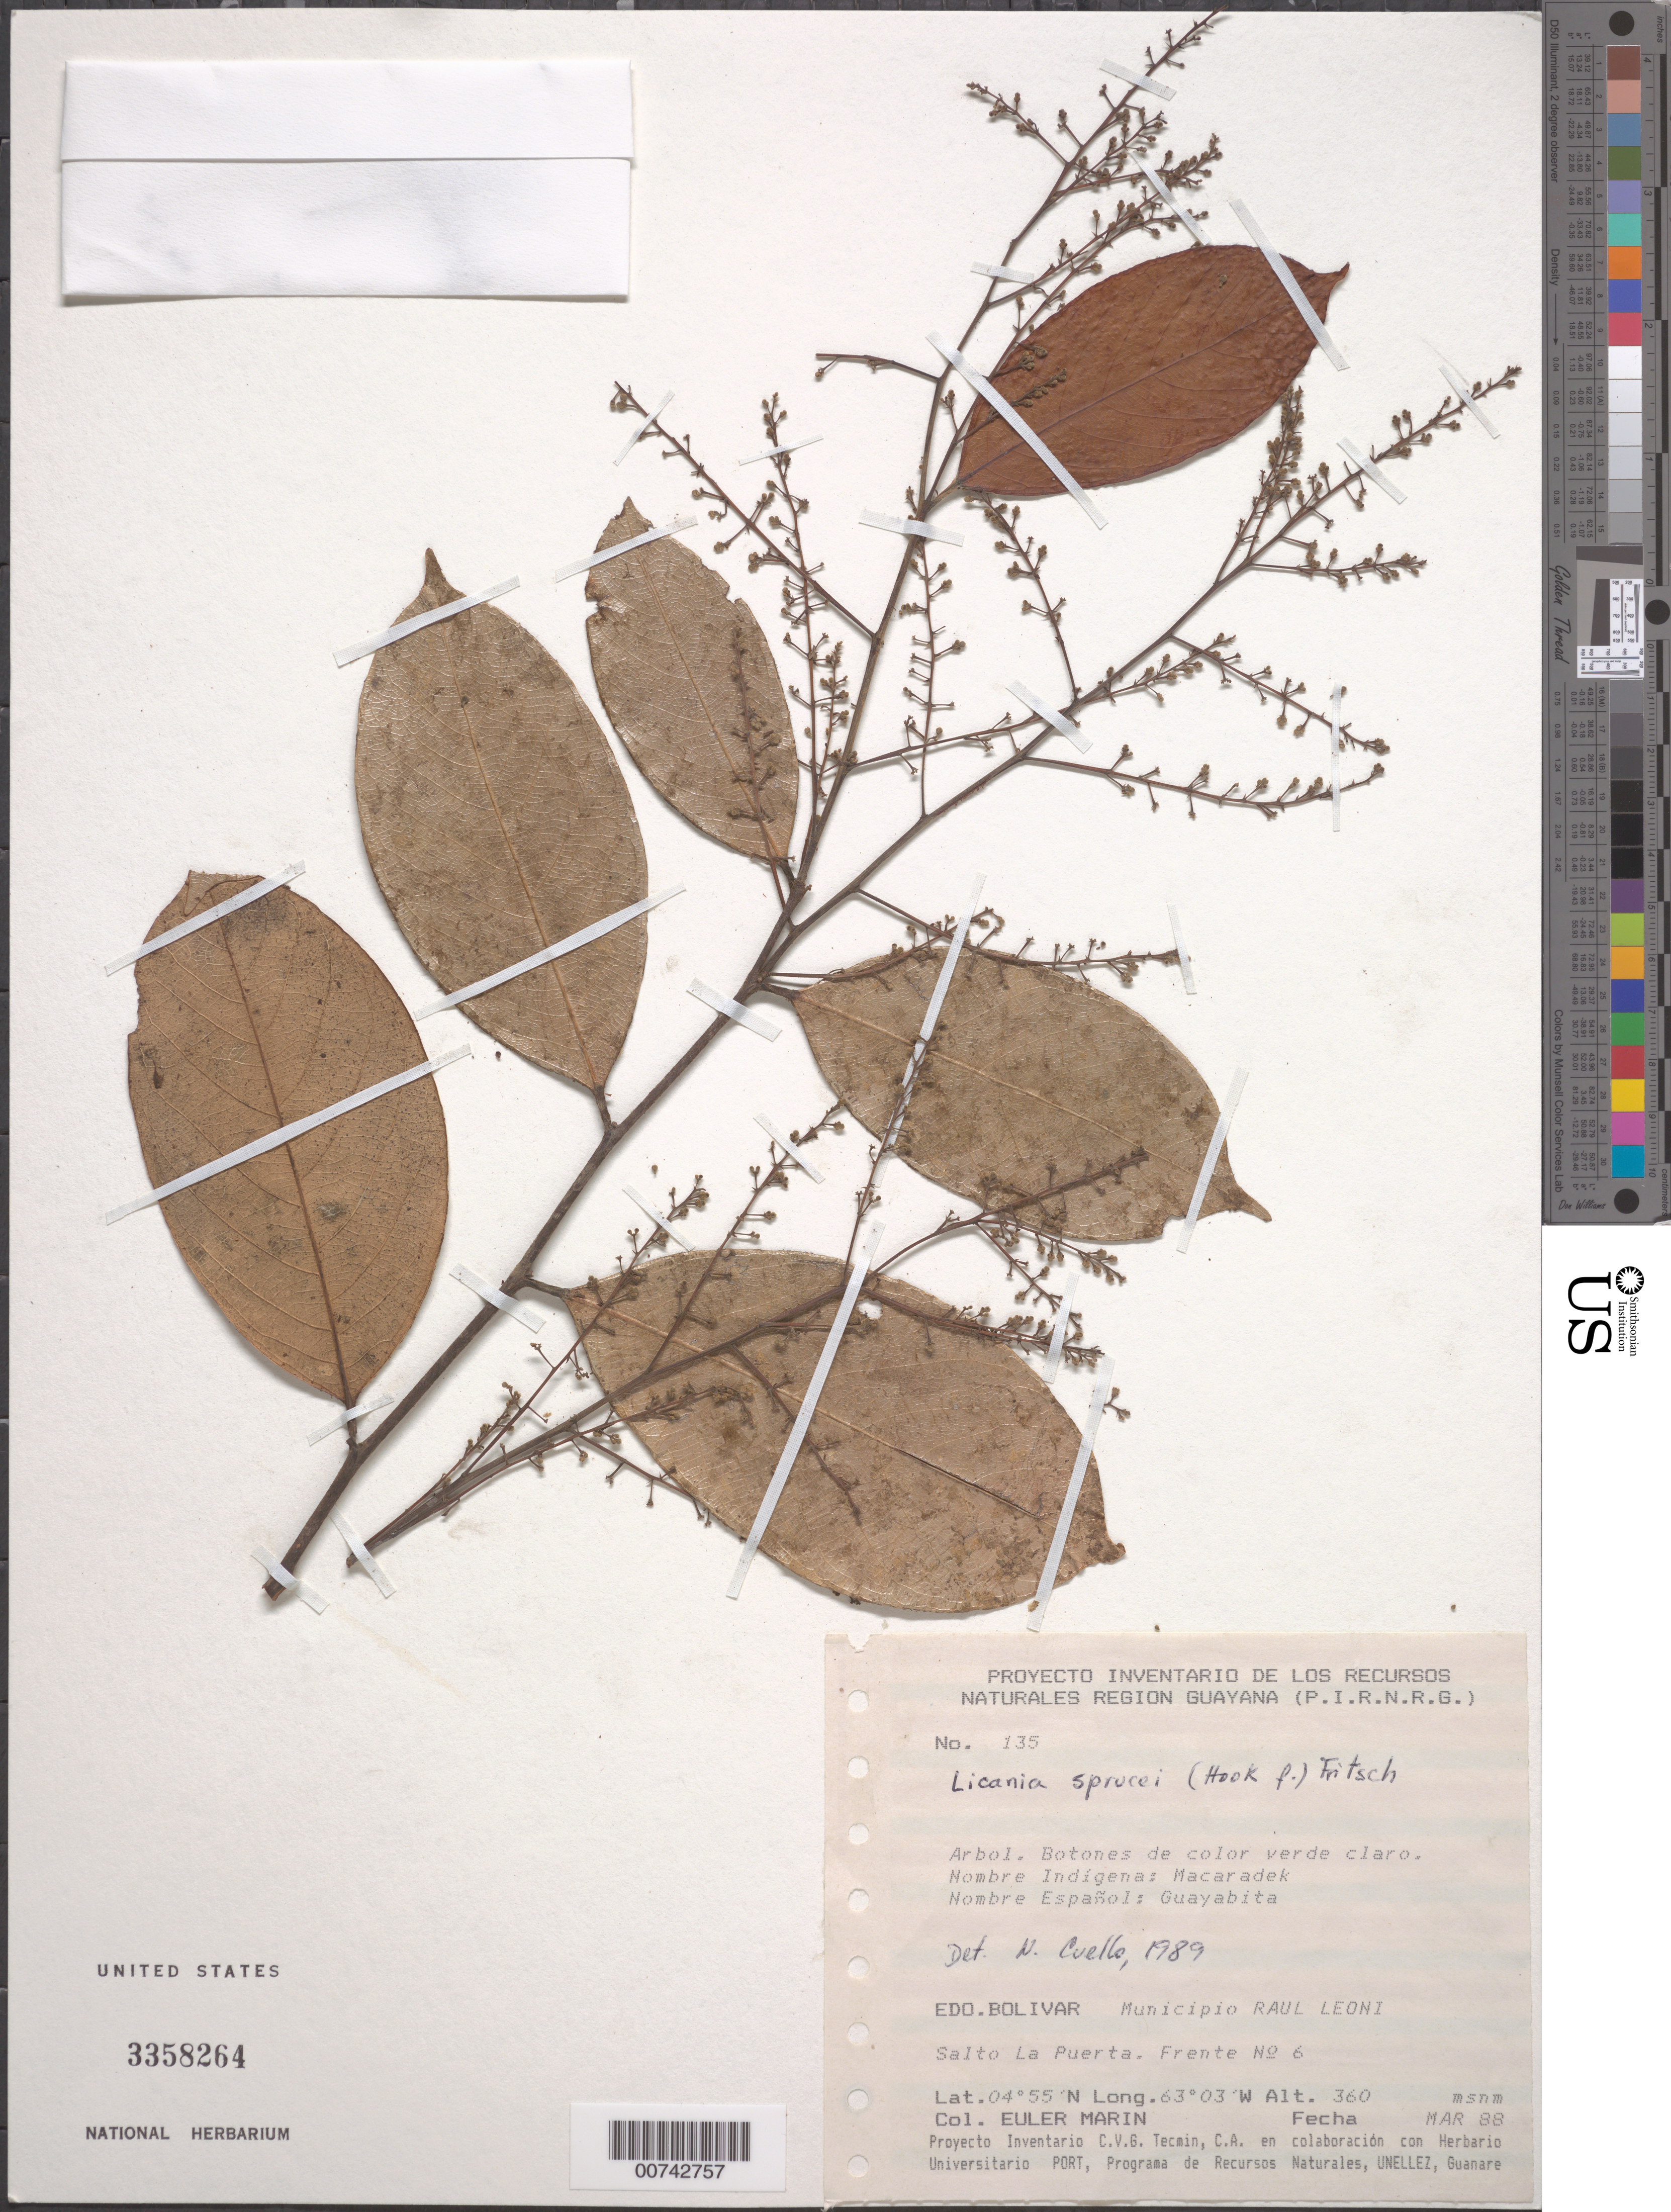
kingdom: Plantae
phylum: Tracheophyta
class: Magnoliopsida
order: Malpighiales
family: Chrysobalanaceae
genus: Leptobalanus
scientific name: Leptobalanus sprucei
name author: (Hook. f.) Sothers & Prance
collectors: E. Marin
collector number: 135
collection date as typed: Mar-88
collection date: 1988-03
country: Venezuela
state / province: Bolívar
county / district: Angostura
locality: Mun. Raúl Leoni [=Angostura], Salto La Puerta, Frente no. 6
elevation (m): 360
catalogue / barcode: US 3358264